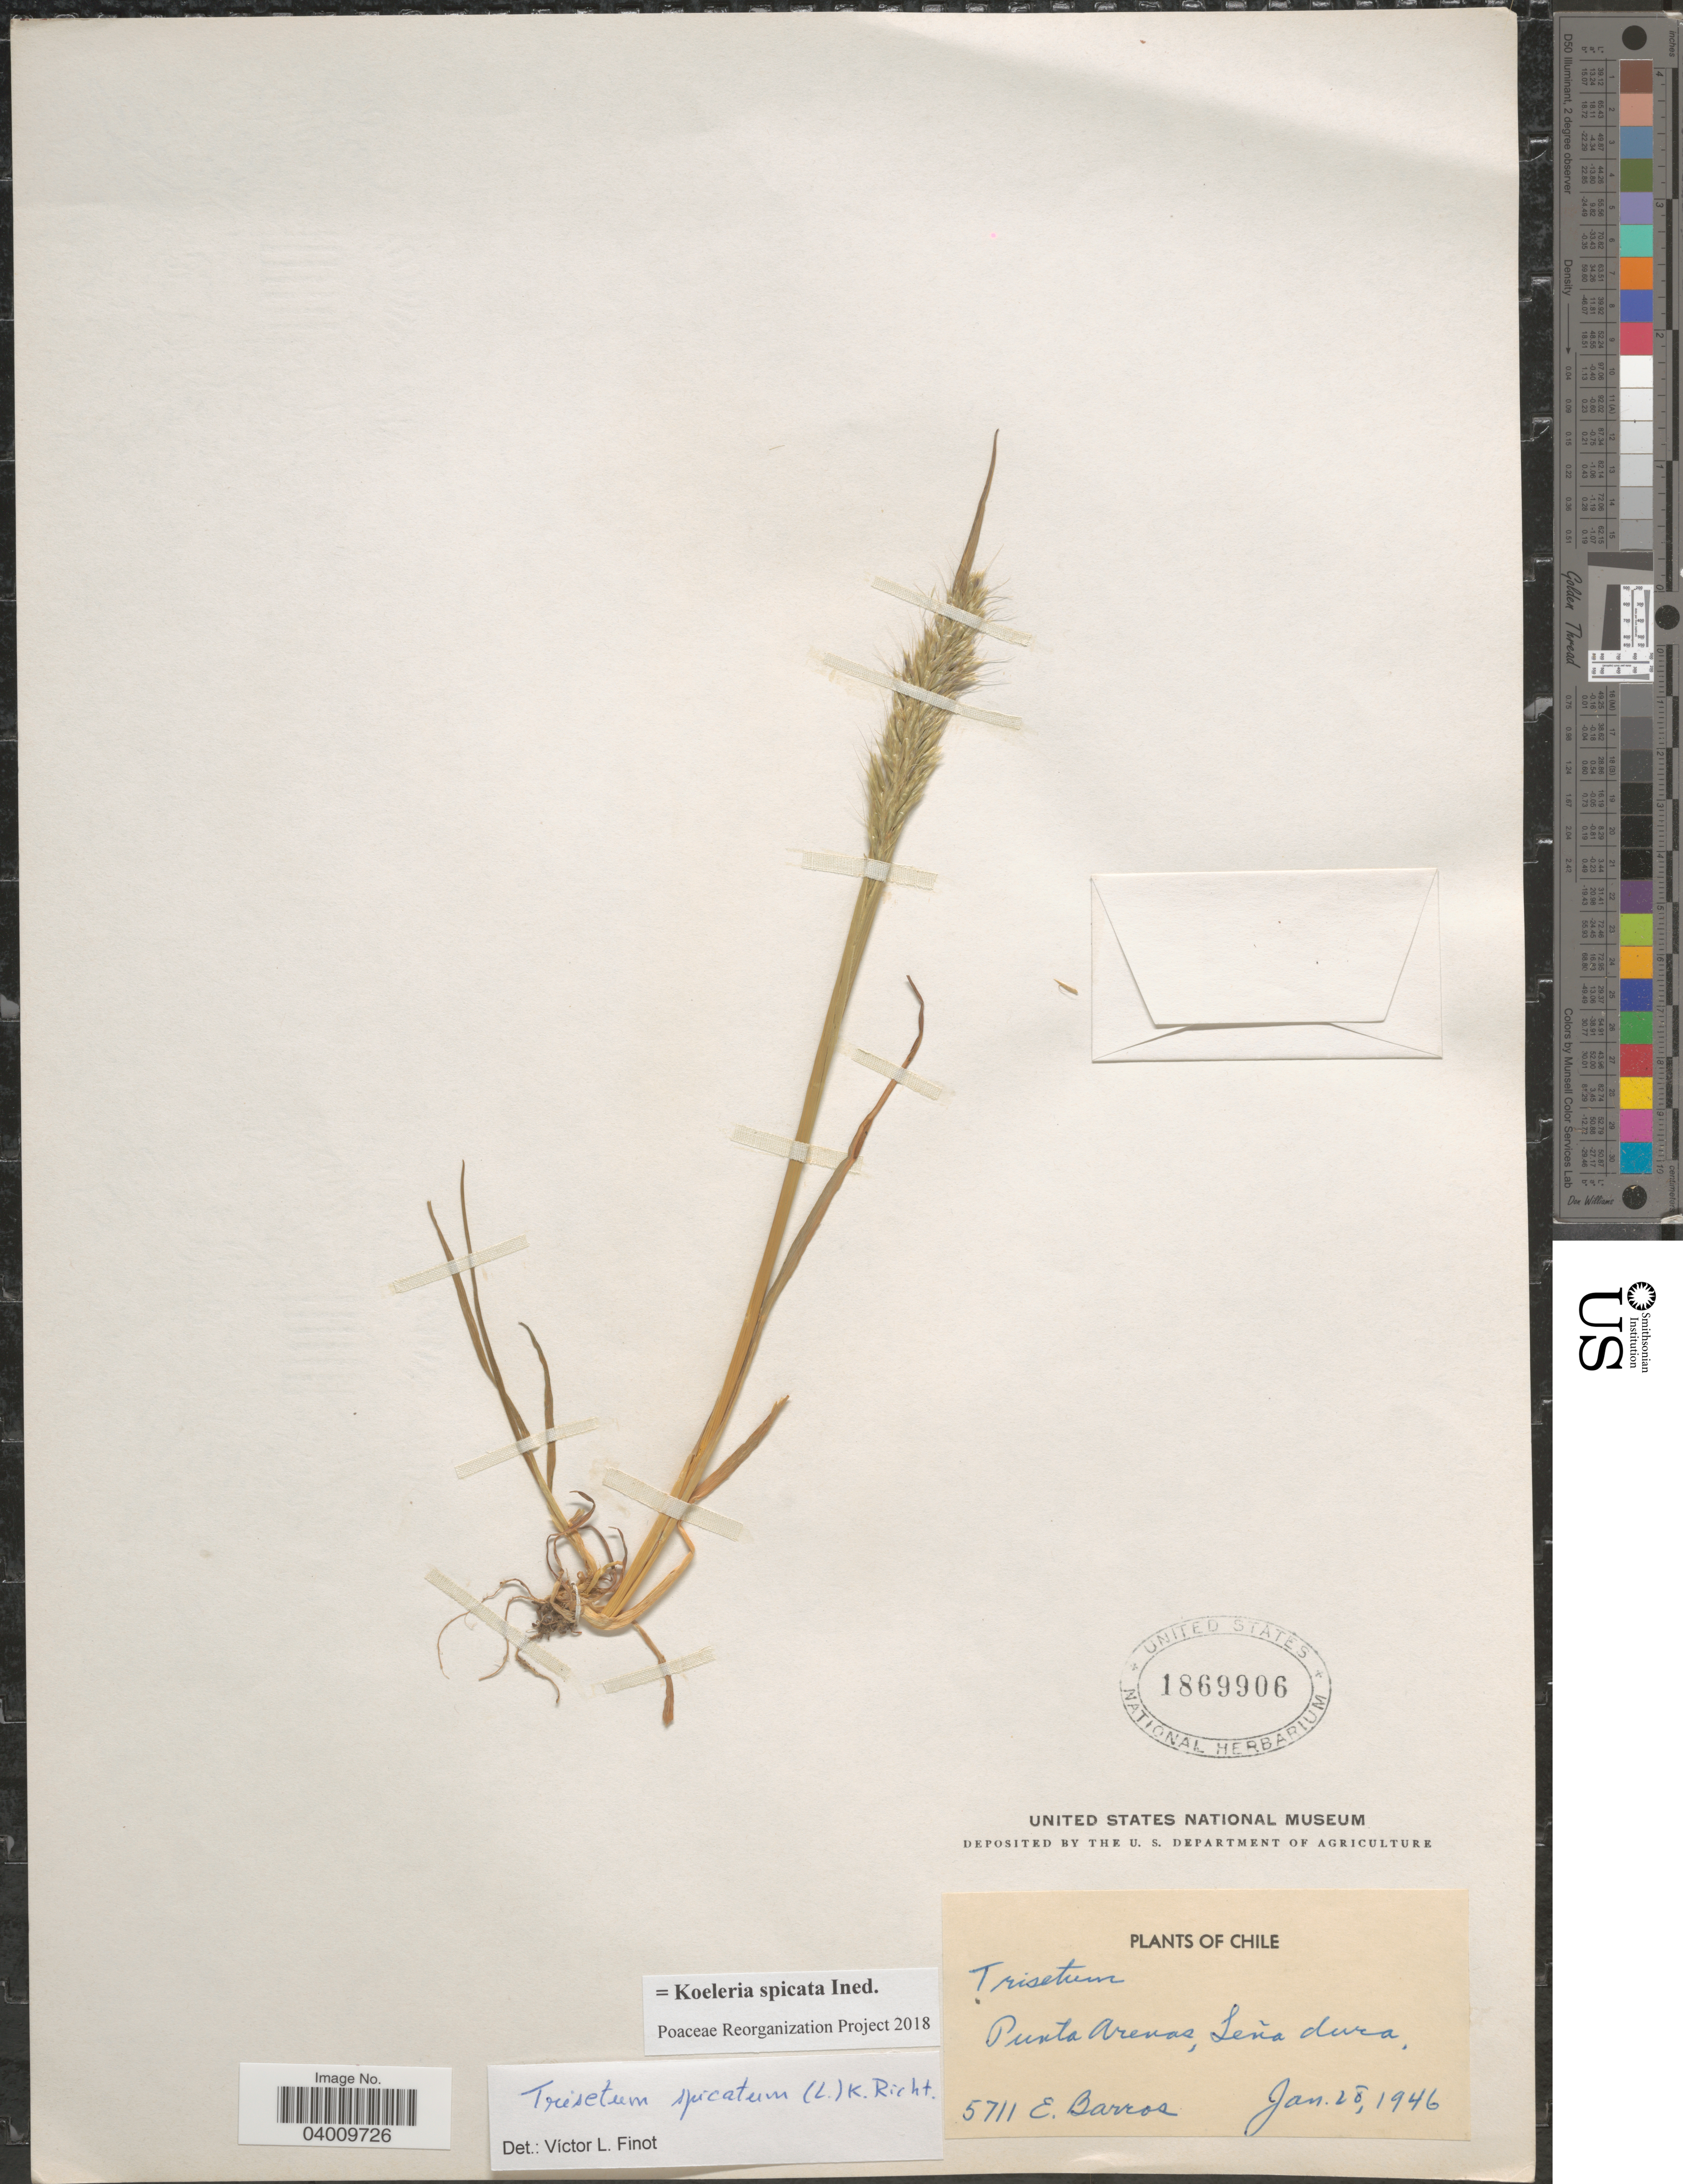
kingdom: Plantae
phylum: Tracheophyta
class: Liliopsida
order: Poales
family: Poaceae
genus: Koeleria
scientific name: Koeleria spicata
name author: (L.) Barberá et al.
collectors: E. Barros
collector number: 5711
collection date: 1946-01-18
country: Chile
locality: Punta Arenas, Leñadura.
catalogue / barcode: US 1869906